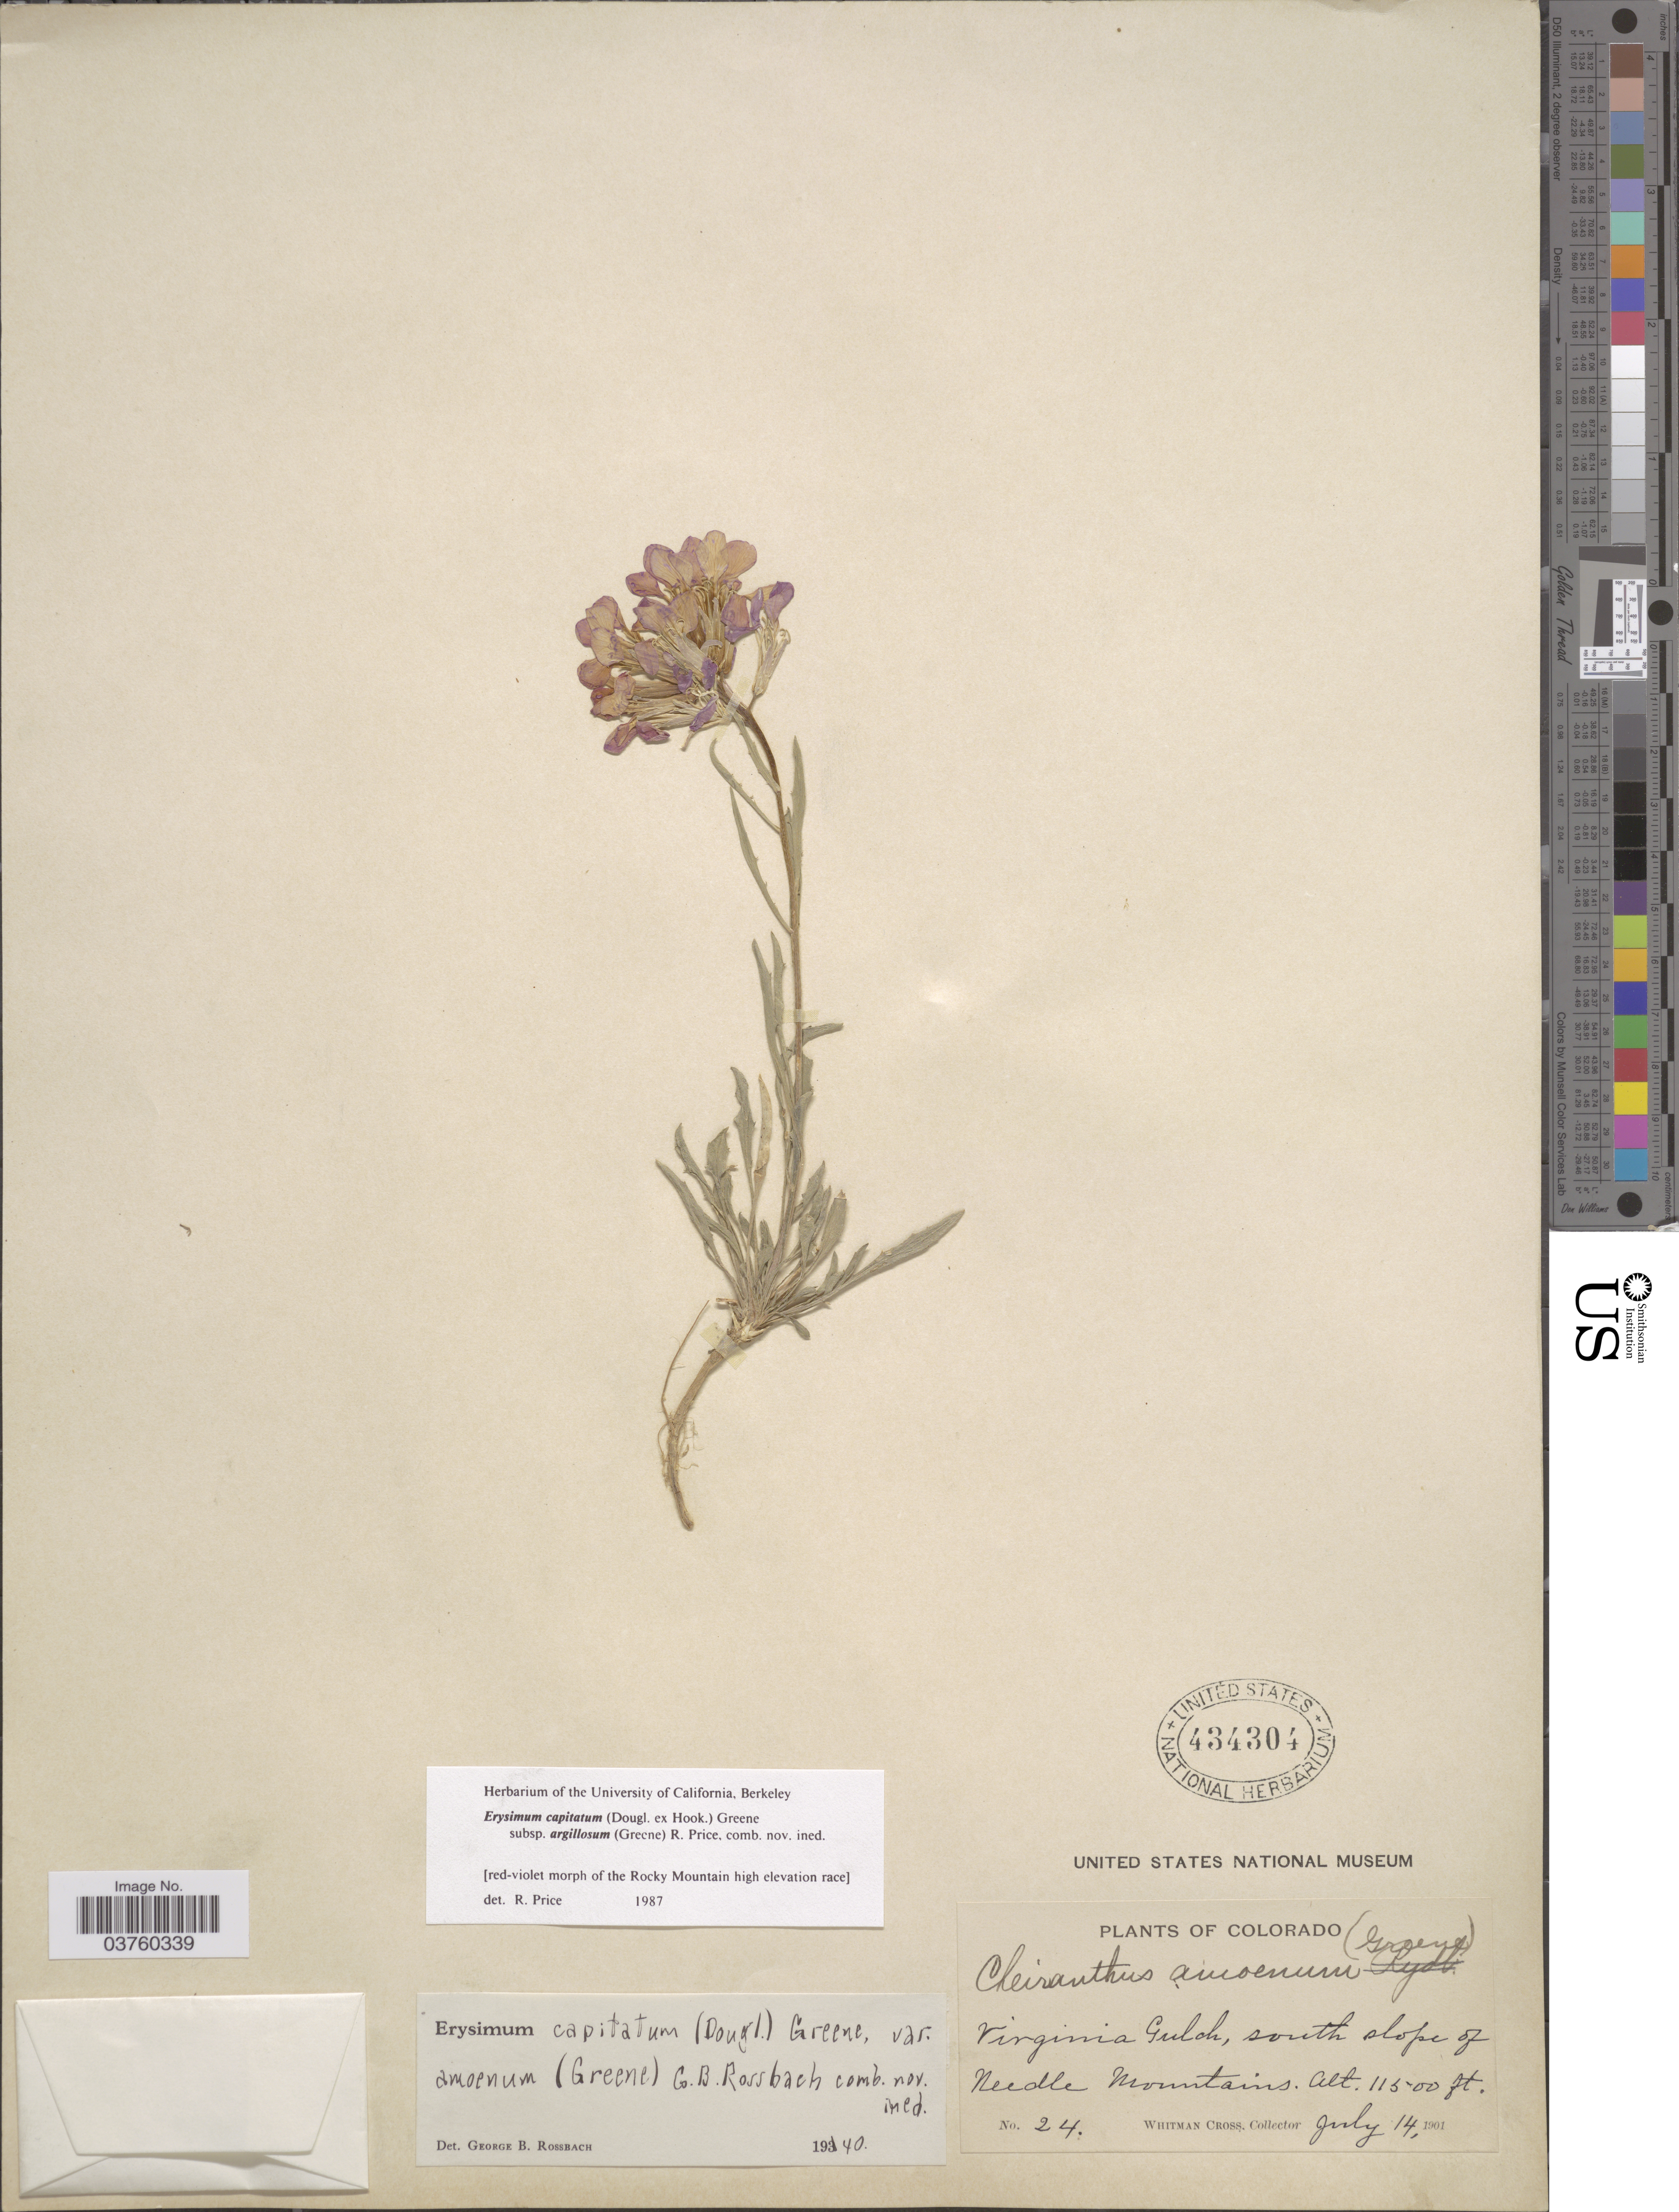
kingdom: Plantae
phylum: Tracheophyta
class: Magnoliopsida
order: Brassicales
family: Brassicaceae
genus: Erysimum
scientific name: Erysimum capitatum var. argillosum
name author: (Greene) R.J. Davis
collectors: W. Cross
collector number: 24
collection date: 1901-07-14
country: United States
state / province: Colorado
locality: Virginia Gulch, south slope of Needle Mountains.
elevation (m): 3505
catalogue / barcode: US 434304